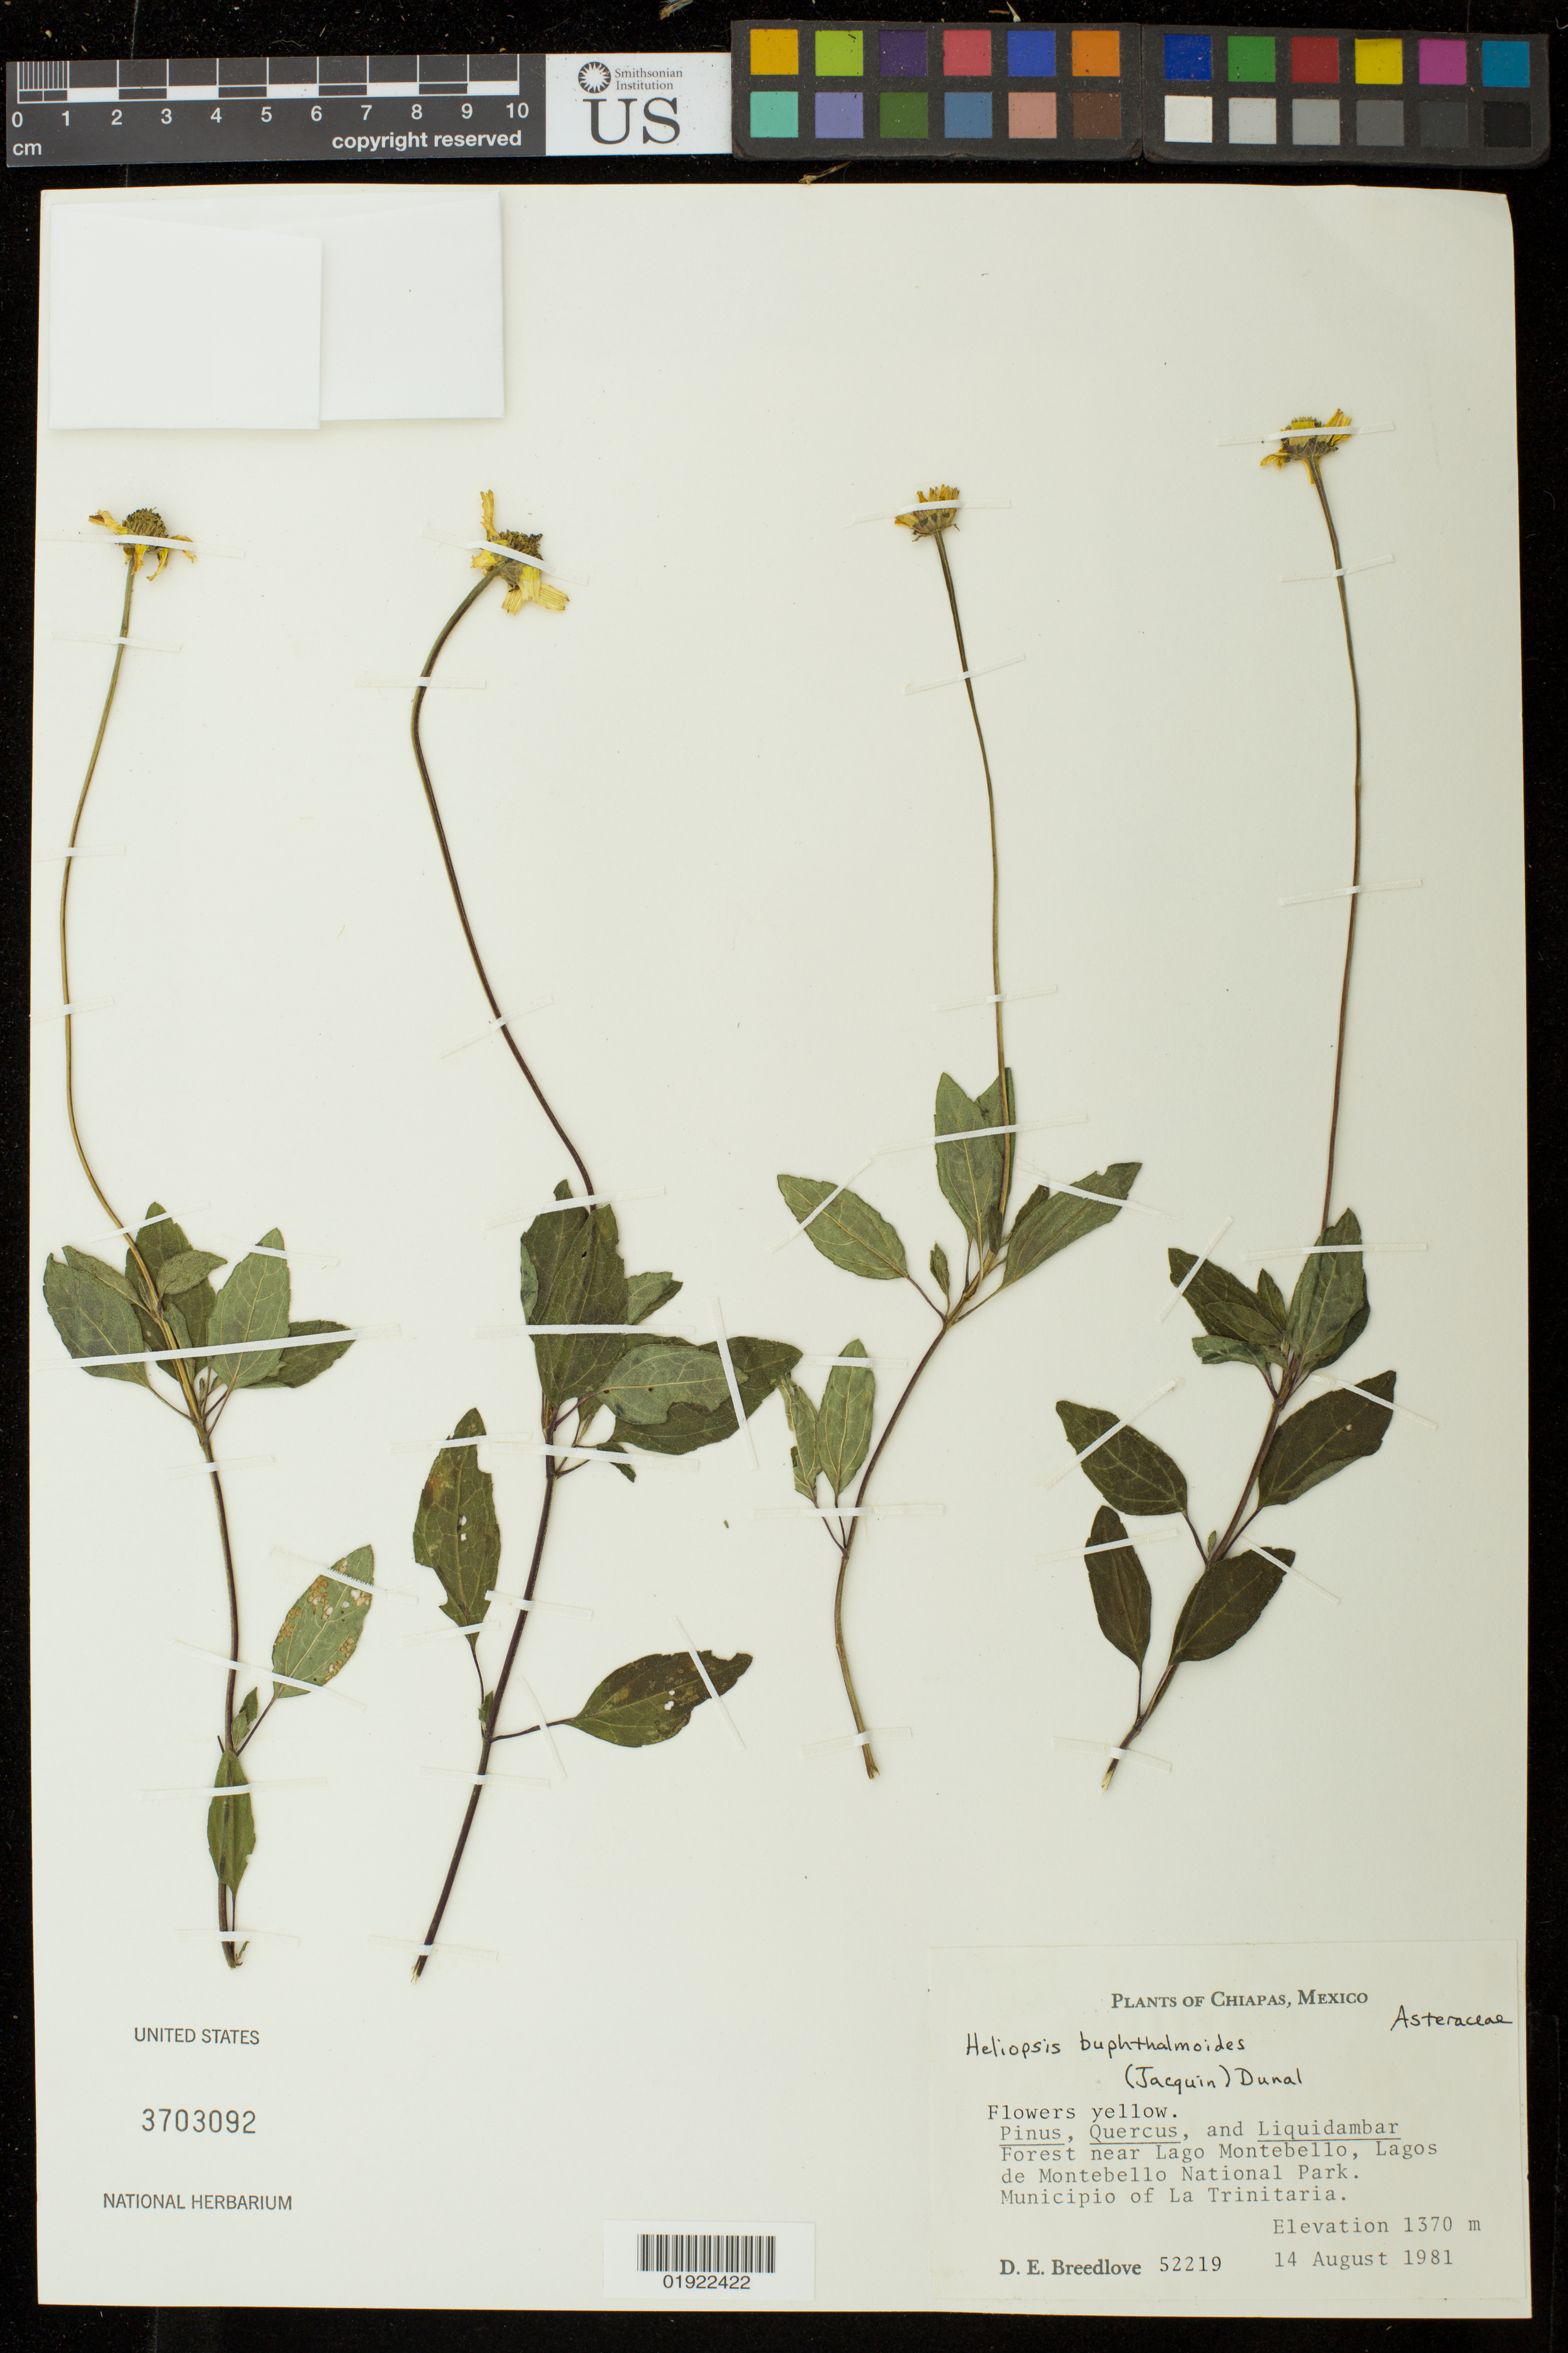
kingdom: Plantae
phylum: Tracheophyta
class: Magnoliopsida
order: Asterales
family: Asteraceae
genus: Heliopsis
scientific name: Heliopsis buphthalmoides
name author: (Jacq.) Dunal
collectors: D. E. Breedlove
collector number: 52219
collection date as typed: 14 August 1981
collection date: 1981-08-14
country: Mexico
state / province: Chiapas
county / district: La Trinitaria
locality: near Lago Montebello, Lagos de Montebellow National Park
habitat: Pinus, Quercus, and Liquidambar, forest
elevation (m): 1370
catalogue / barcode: US 3703092